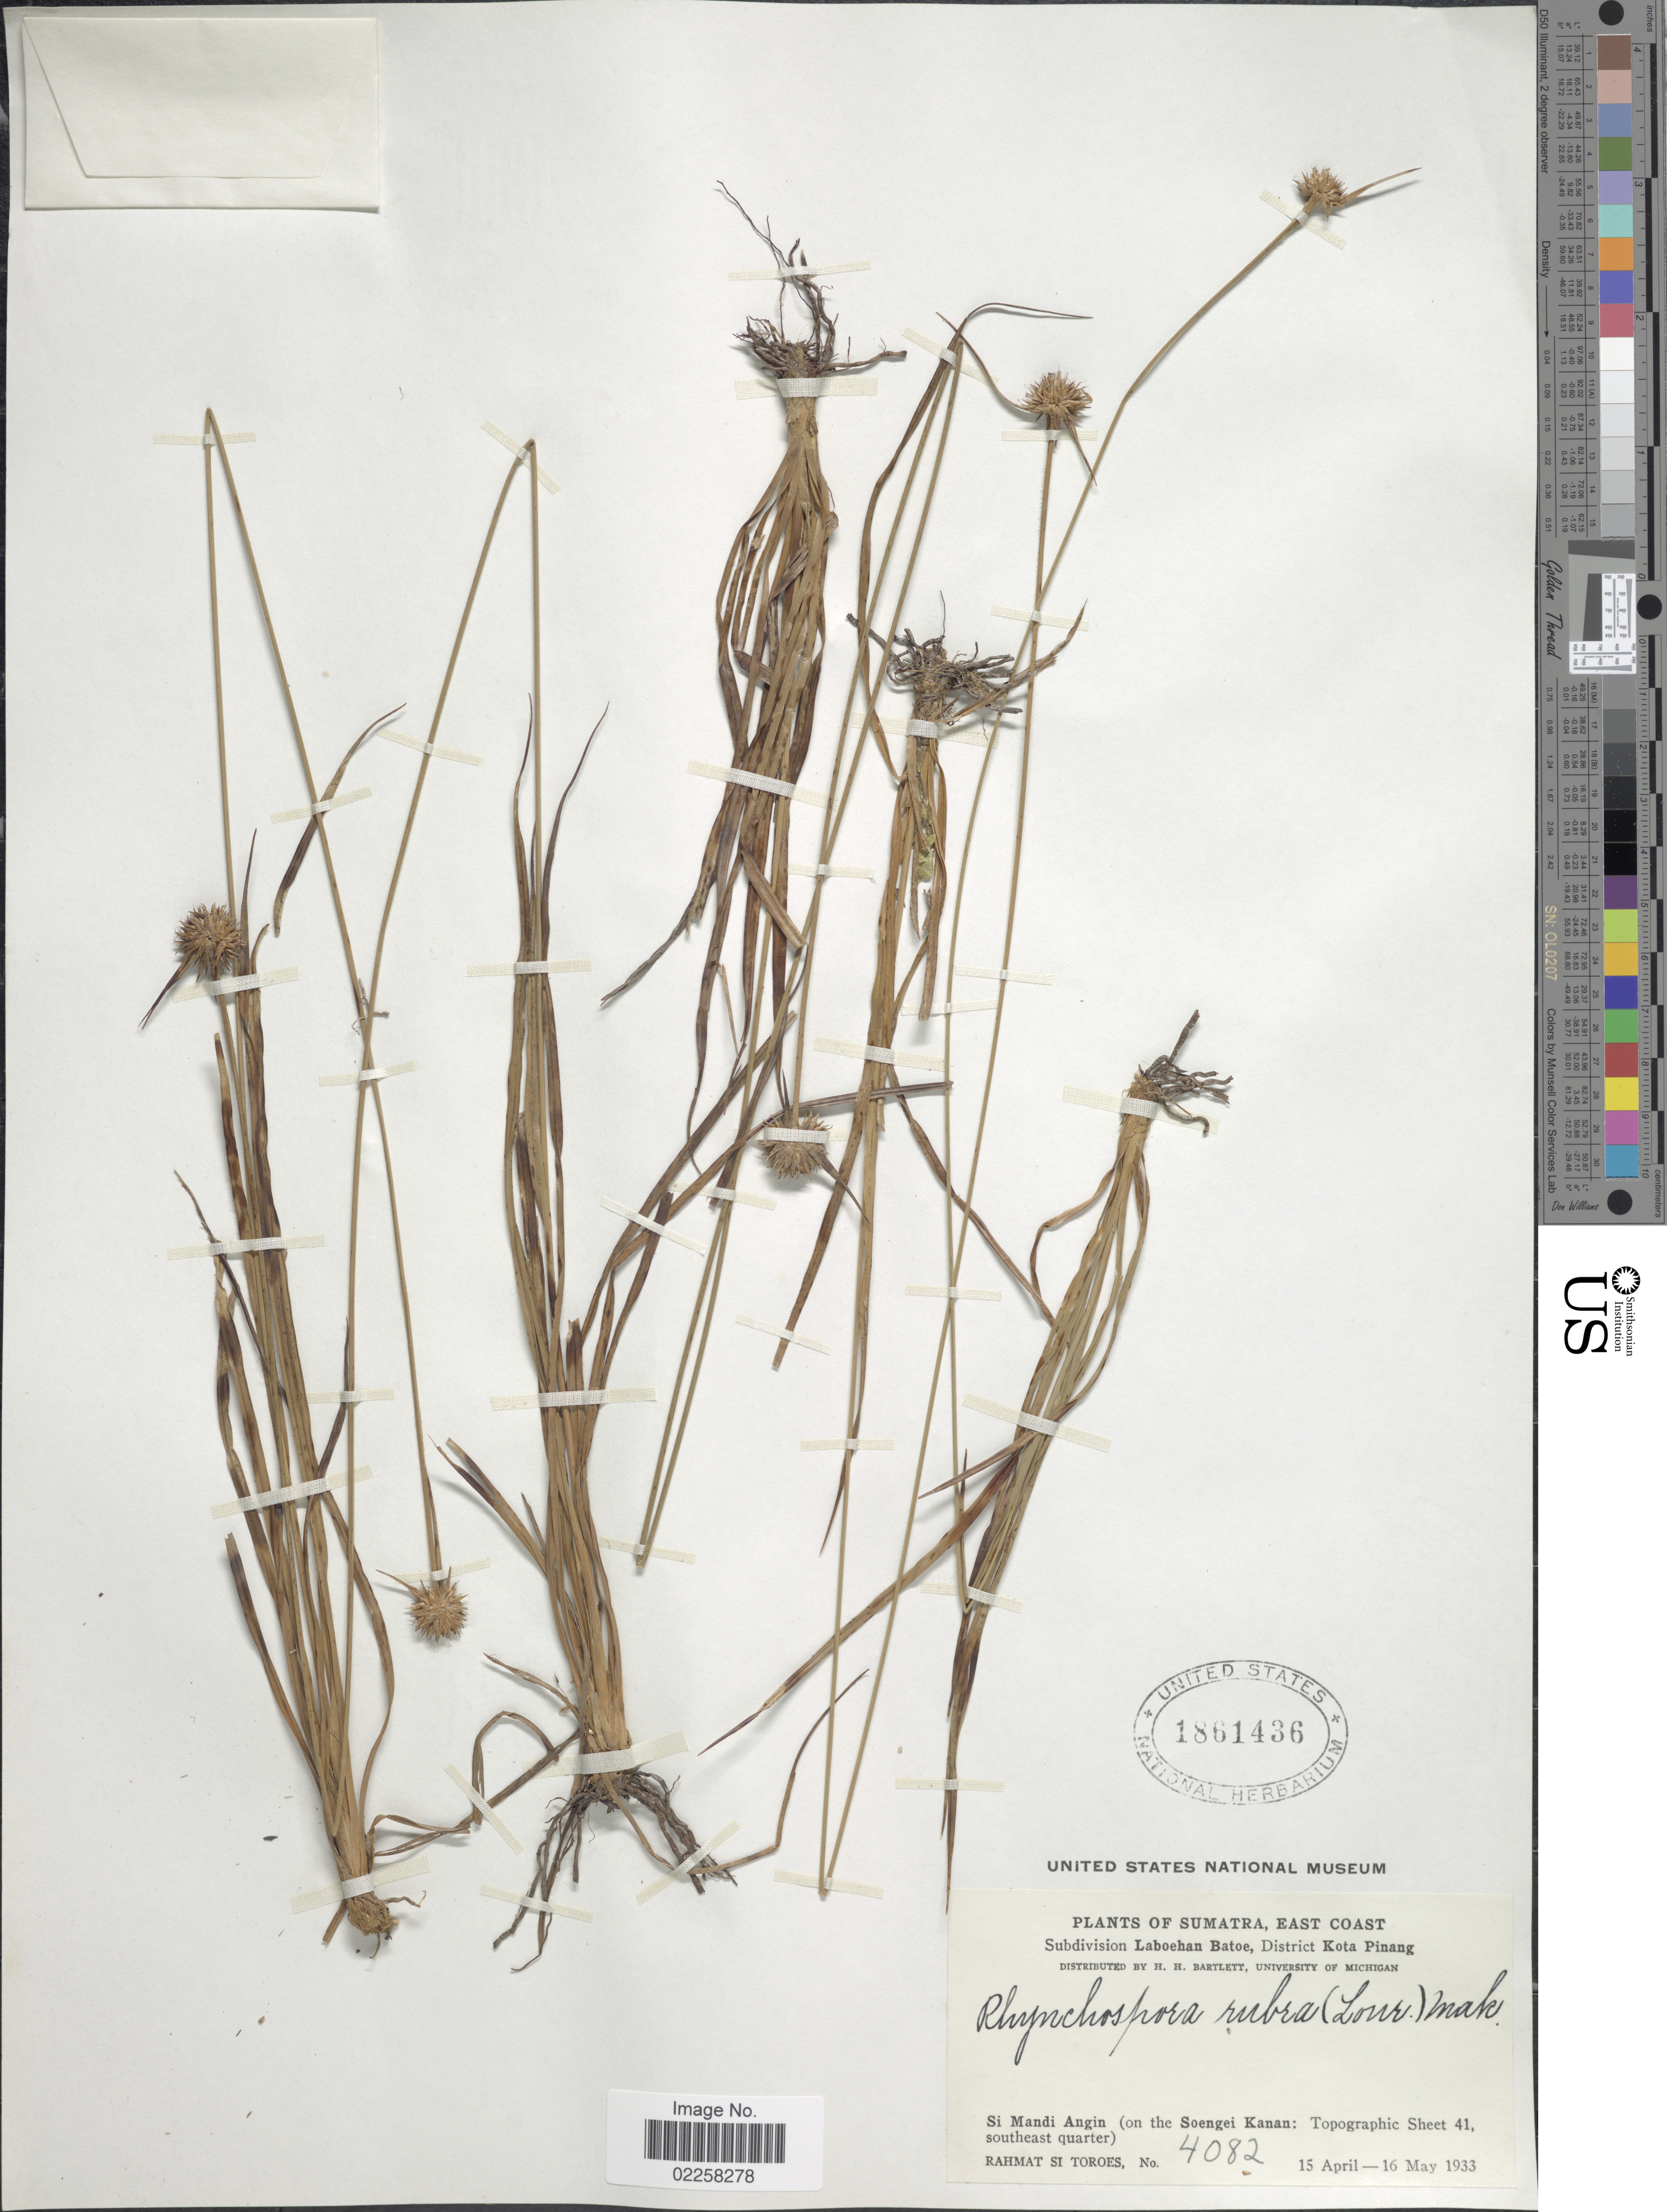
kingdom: Plantae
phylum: Tracheophyta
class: Liliopsida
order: Poales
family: Cyperaceae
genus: Rhynchospora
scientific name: Rhynchospora rubra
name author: (Lour.) Makino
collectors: Rahmat Si Boeea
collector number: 4082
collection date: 1933-04-15/1933-05-16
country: Indonesia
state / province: Sumatra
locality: East Coast, Subdivison Laboehan Batoe, District Kota Pinang, Si Mandi Angin (on the Soengei Kanan: Topographic Sheet 41, southeast quarter)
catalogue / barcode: US 1861436